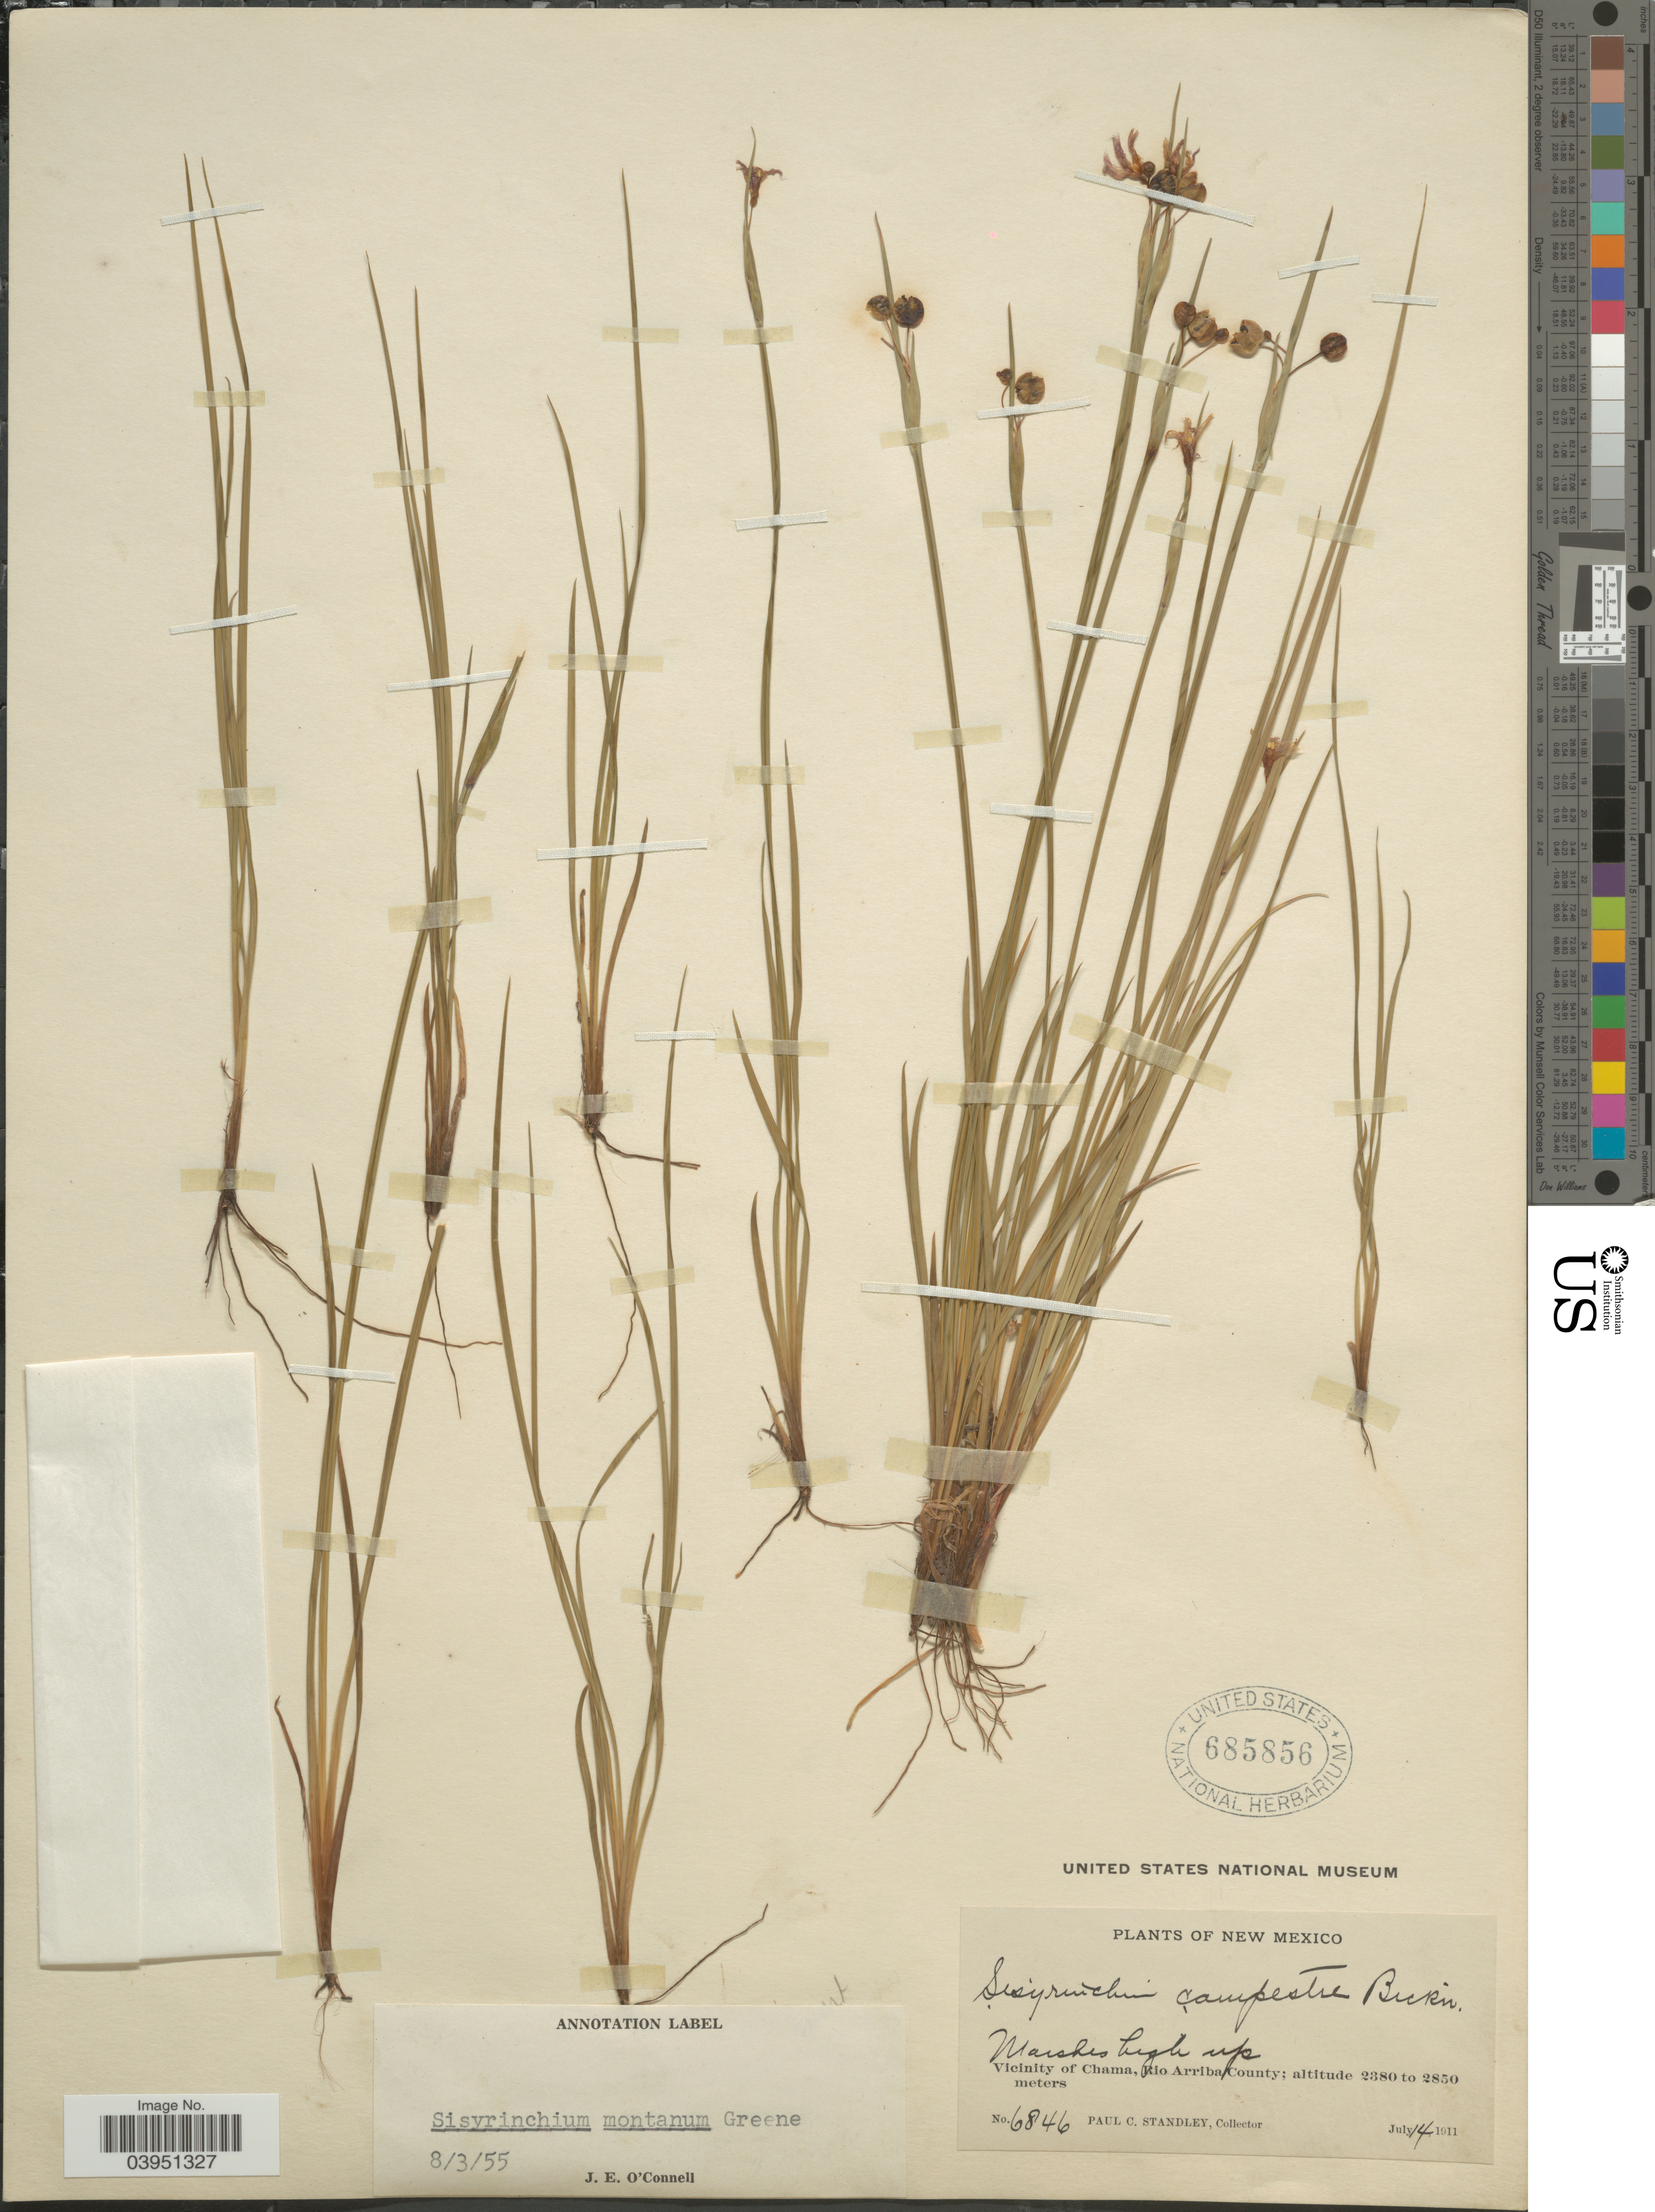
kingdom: Plantae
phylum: Tracheophyta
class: Liliopsida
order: Asparagales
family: Iridaceae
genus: Sisyrinchium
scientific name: Sisyrinchium montanum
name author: Greene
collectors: P. C. Standley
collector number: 6846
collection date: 1911-07-14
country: United States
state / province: New Mexico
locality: Vicinity of Chama, Rio Arriba County.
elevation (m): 2380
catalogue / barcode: US 685856